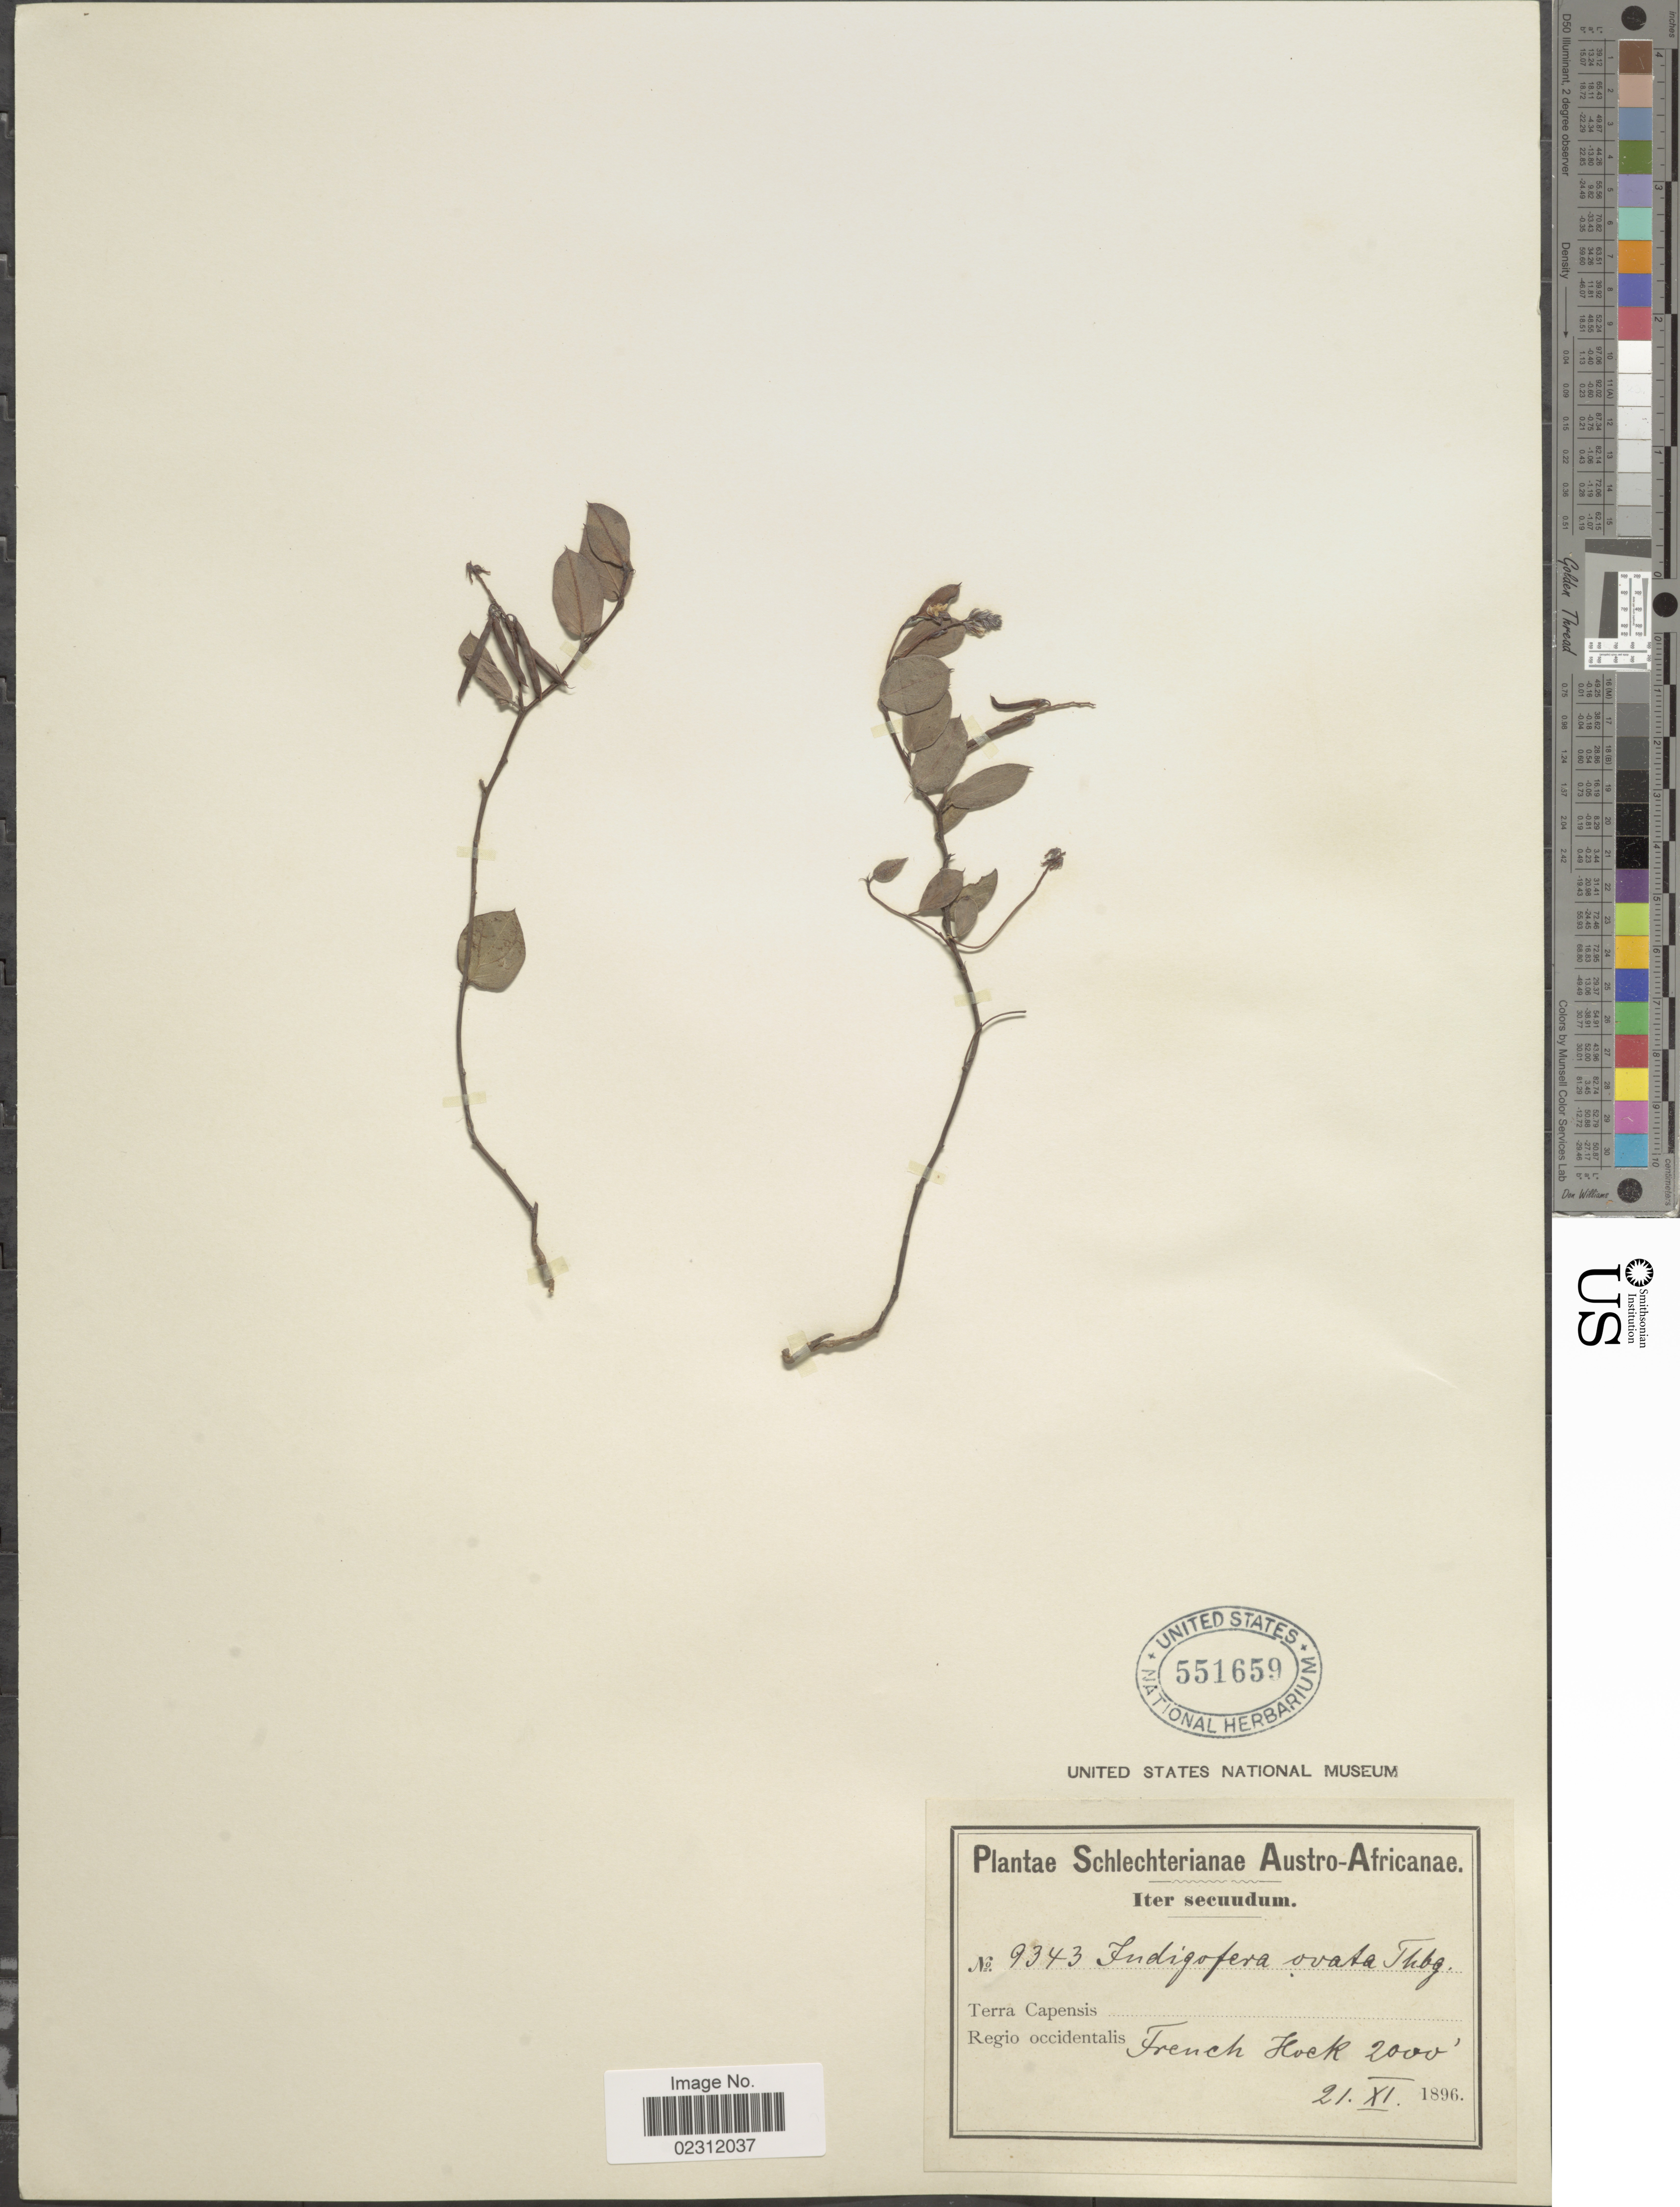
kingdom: Plantae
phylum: Tracheophyta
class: Magnoliopsida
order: Fabales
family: Fabaceae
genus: Indigofera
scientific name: Indigofera ovata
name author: Thunb.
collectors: Schlechter, --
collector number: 9343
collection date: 1896-11-21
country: South Africa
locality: Austro-Africanae, French Hock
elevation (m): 610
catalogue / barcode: US 551659